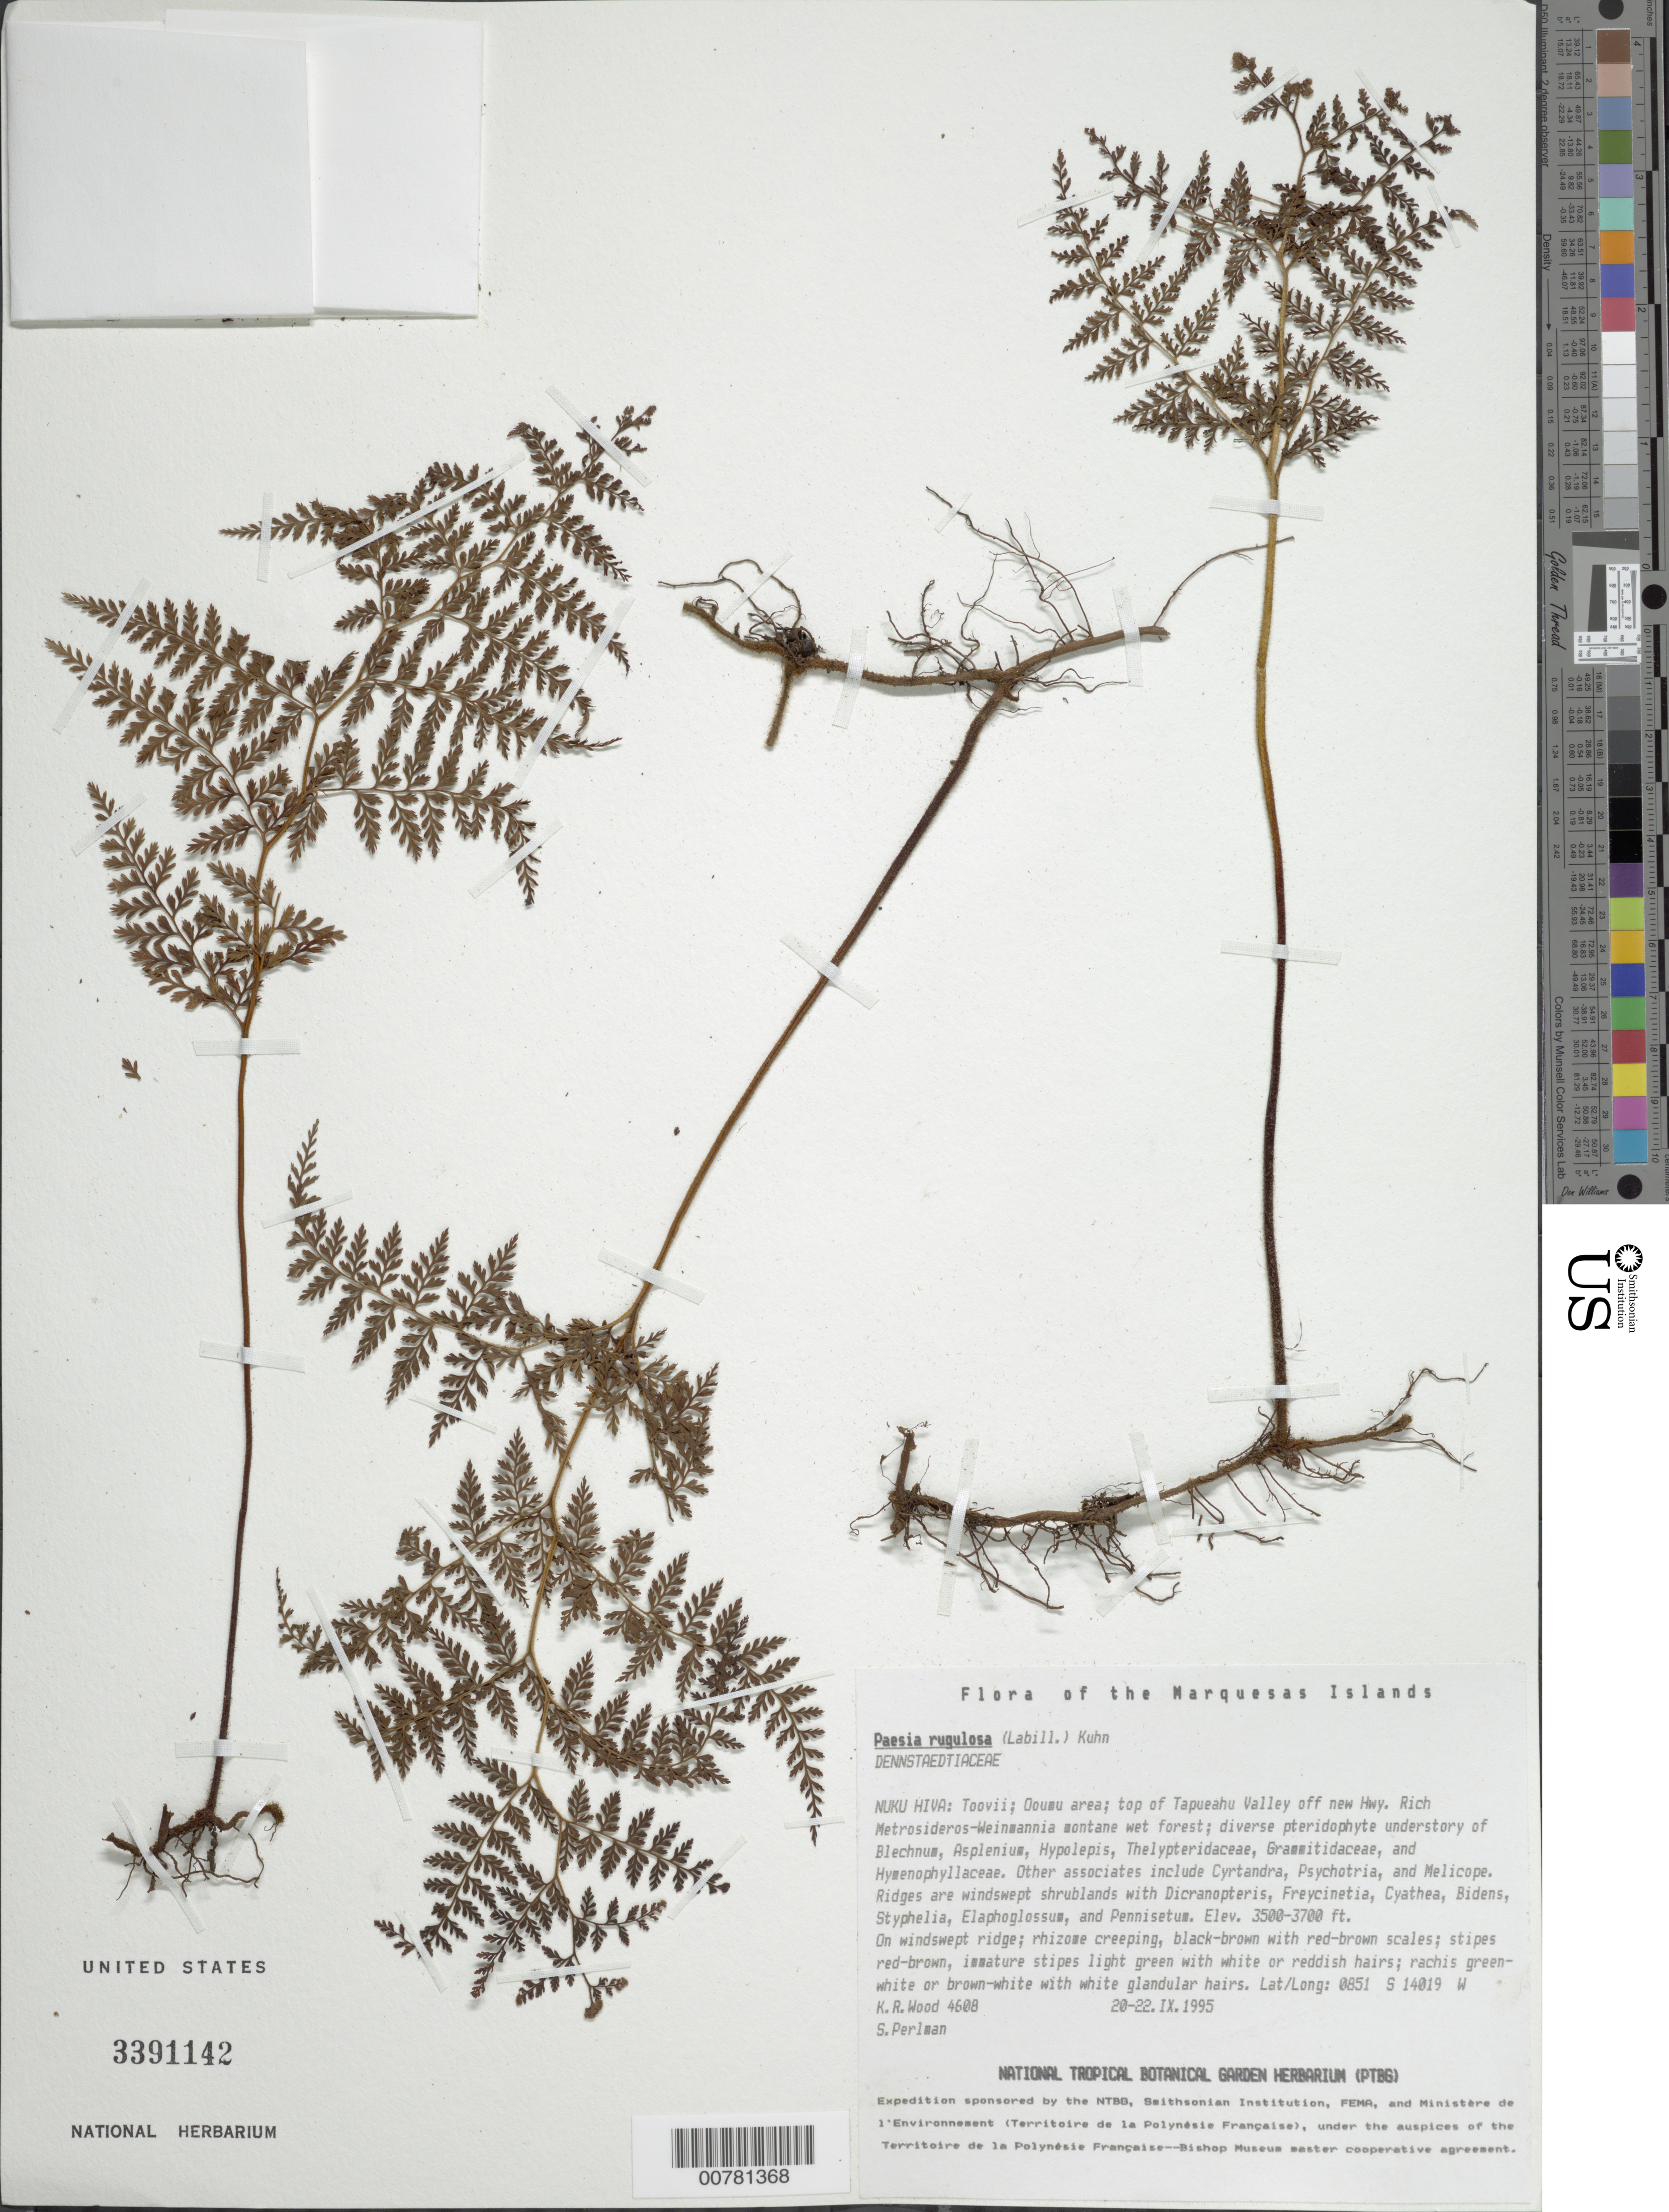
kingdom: Plantae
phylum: Tracheophyta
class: Polypodiopsida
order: Polypodiales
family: Dennstaedtiaceae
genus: Paesia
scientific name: Paesia rugulosa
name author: (Labill.) Kuhn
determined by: Wood, Kenneth R.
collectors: K. R. Wood & S. P. Perlman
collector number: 4608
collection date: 1995-09-20/1995-09-22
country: French Polynesia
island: Nuku Hiva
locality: Toovii, Ooumu area, top of Tapueahu Valley off new hwy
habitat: Rich Metrosideros - Weinmannia montane wet forests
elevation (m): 1067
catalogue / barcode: US 3391142